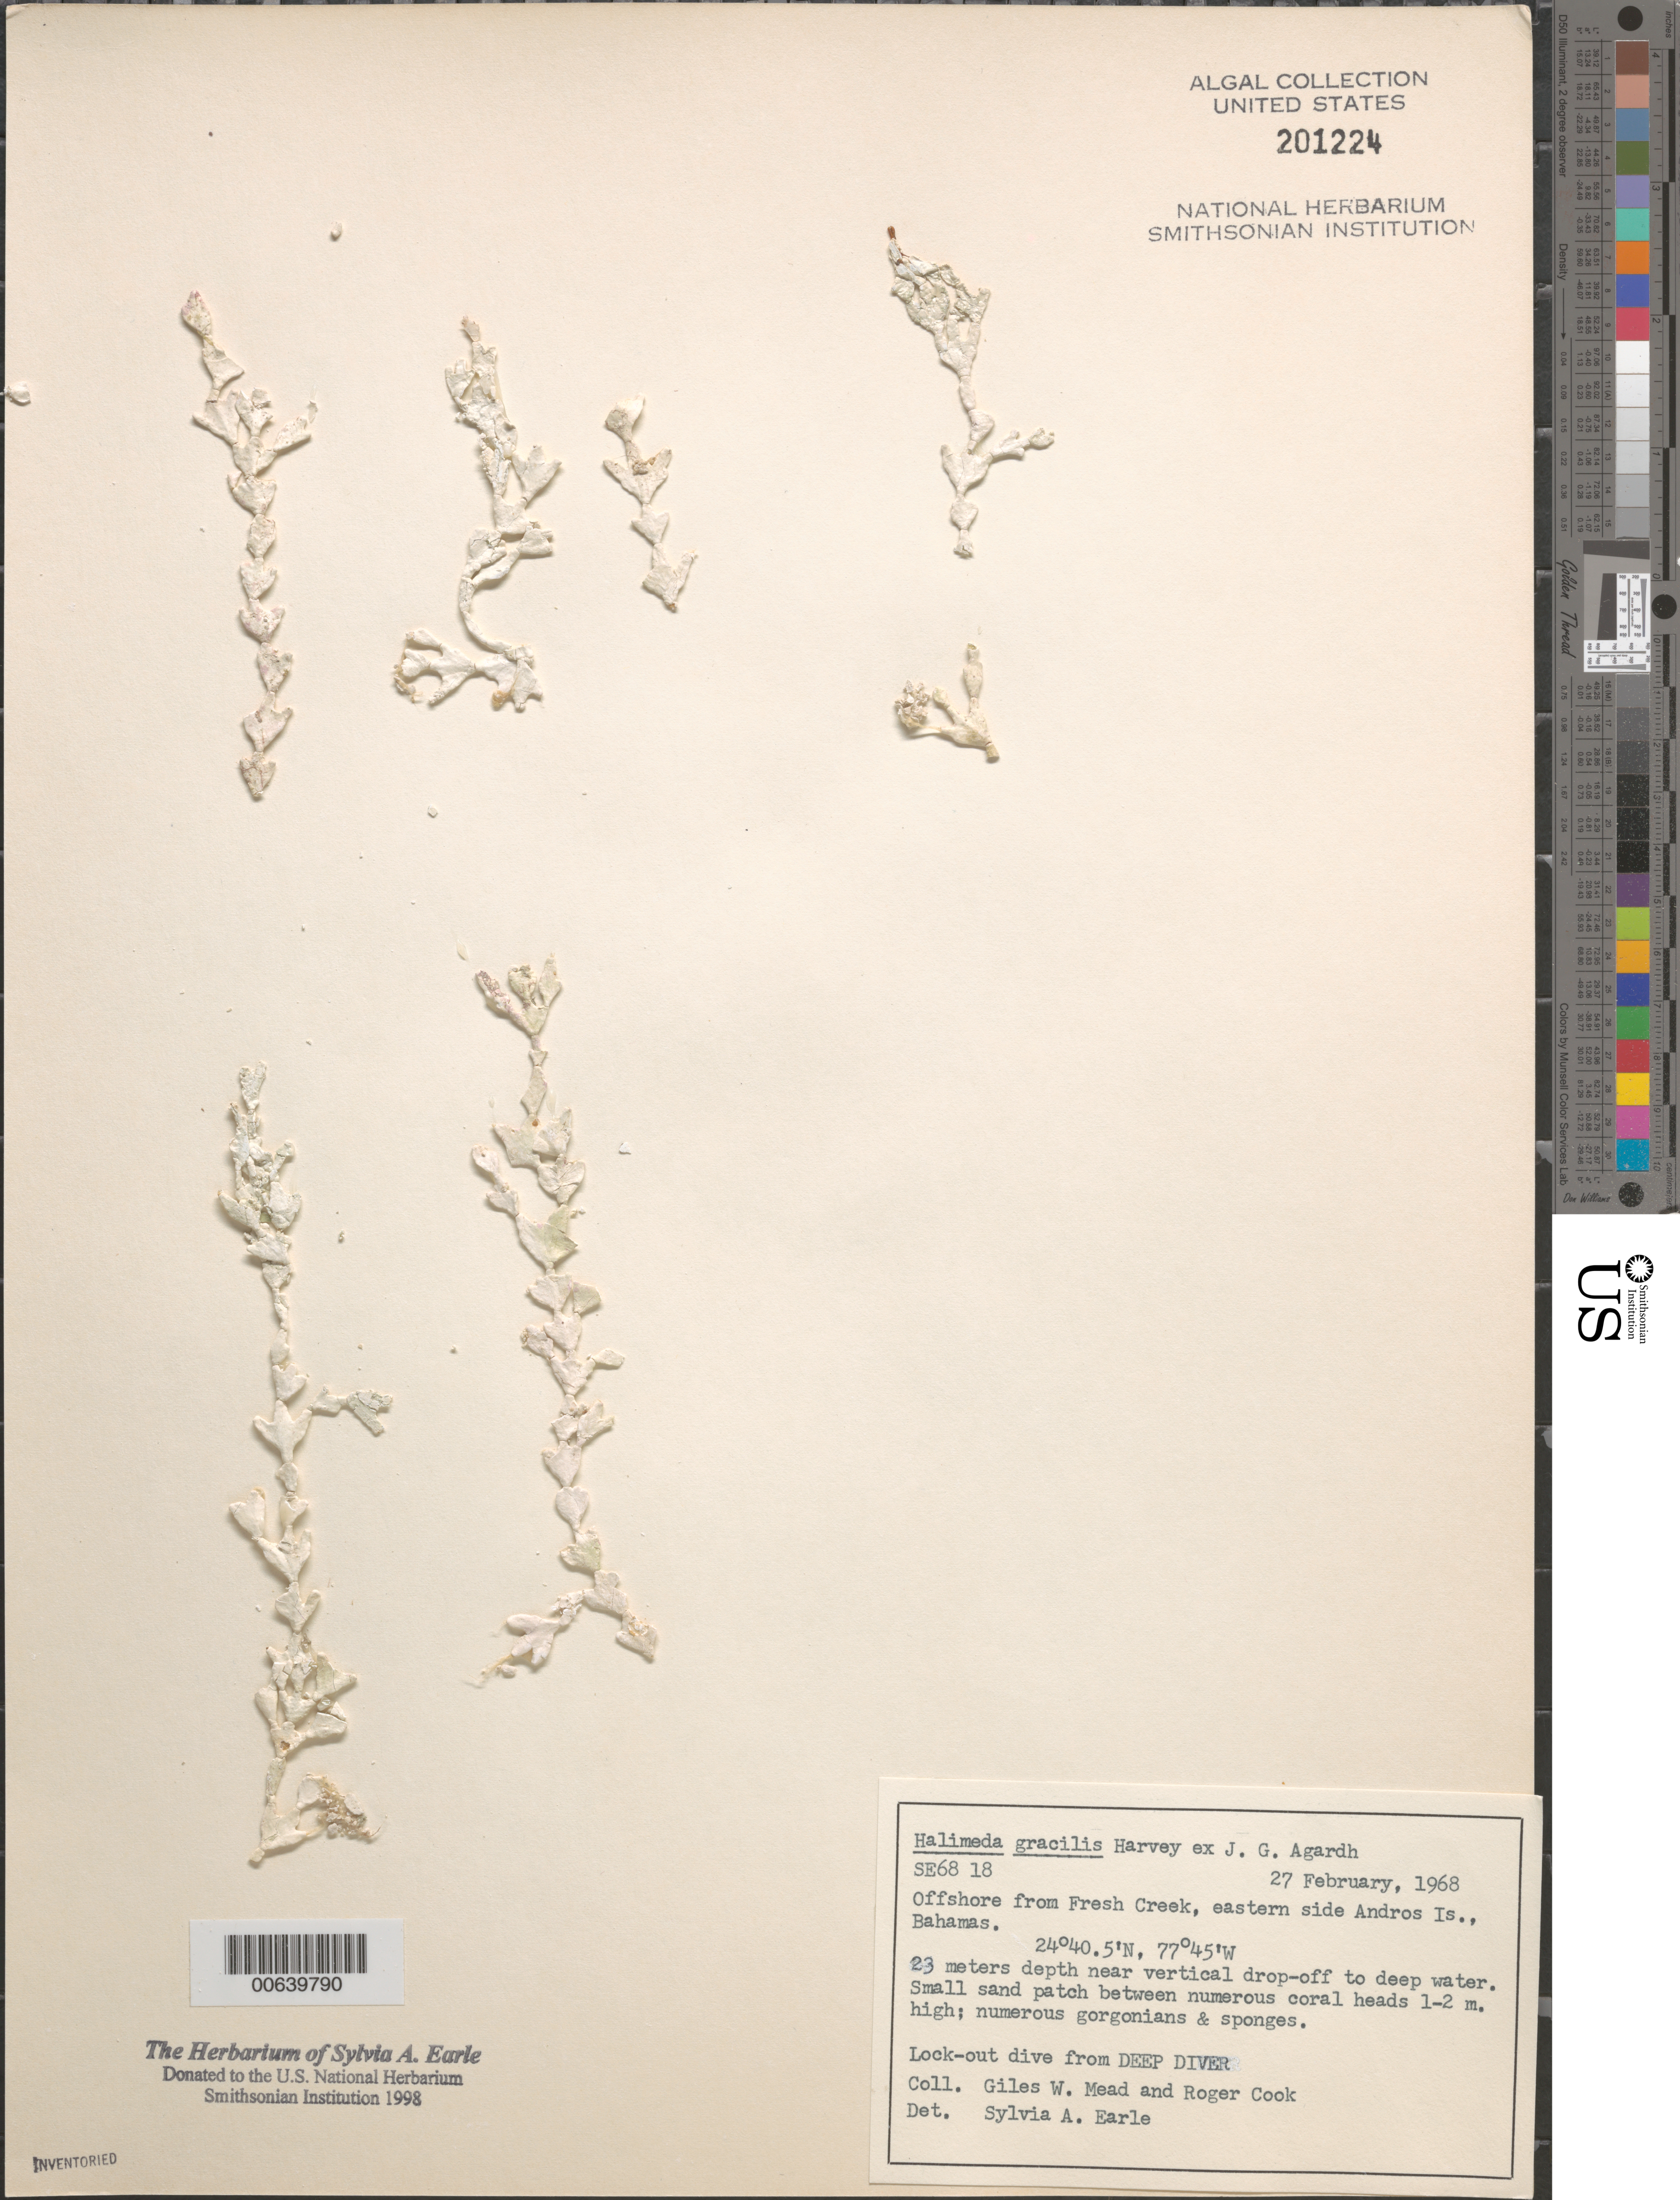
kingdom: Plantae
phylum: Chlorophyta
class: Ulvophyceae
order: Bryopsidales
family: Halimedaceae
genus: Halimeda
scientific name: Halimeda gracilis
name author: Harv. ex J. Agardh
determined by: Earle, S. A.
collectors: G. W. Mead & R. Cook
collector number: Se 6818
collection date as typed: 27 Feb 1968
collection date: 1968-02-27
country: Bahamas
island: Andros Island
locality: Off Fresh Creek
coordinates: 24 40.5' N, 77 45' W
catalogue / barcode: US 201224